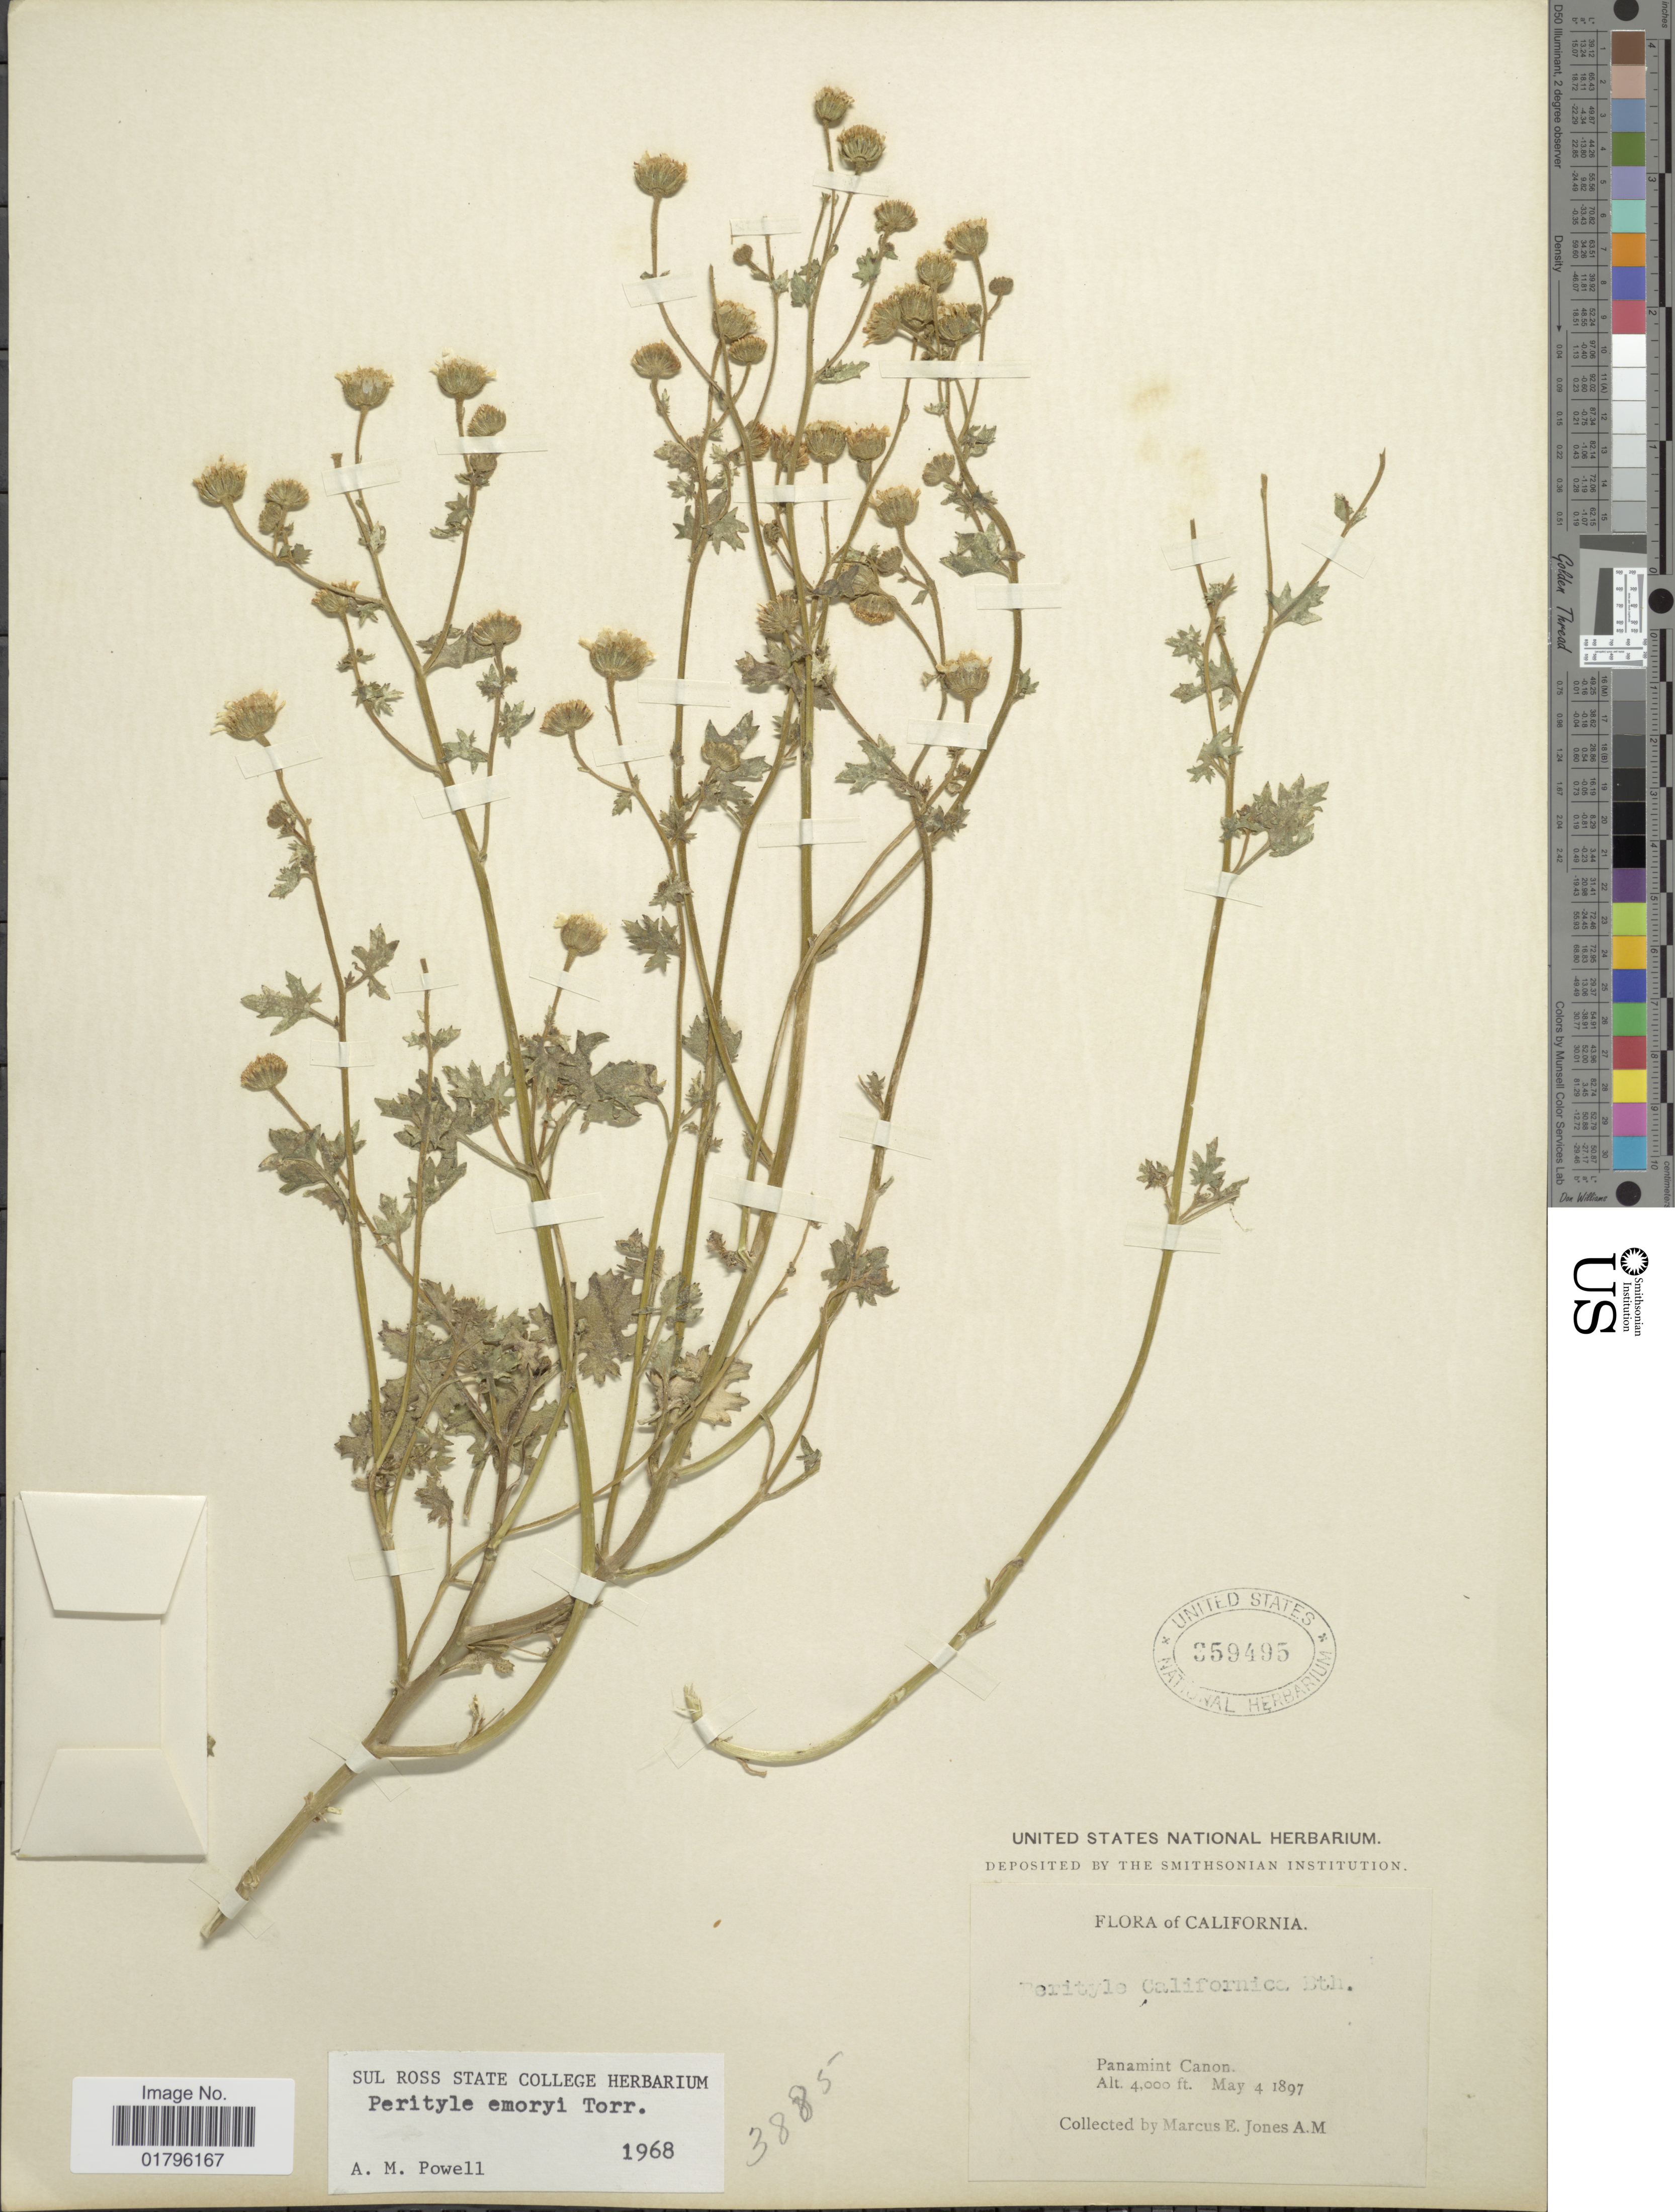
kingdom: Plantae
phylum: Tracheophyta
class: Magnoliopsida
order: Asterales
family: Asteraceae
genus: Perityle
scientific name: Perityle emoryi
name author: Torr.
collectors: M. E. Jones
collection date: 1897-05-04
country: United States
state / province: California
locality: Panamint Canon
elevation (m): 1219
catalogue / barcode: US 359495